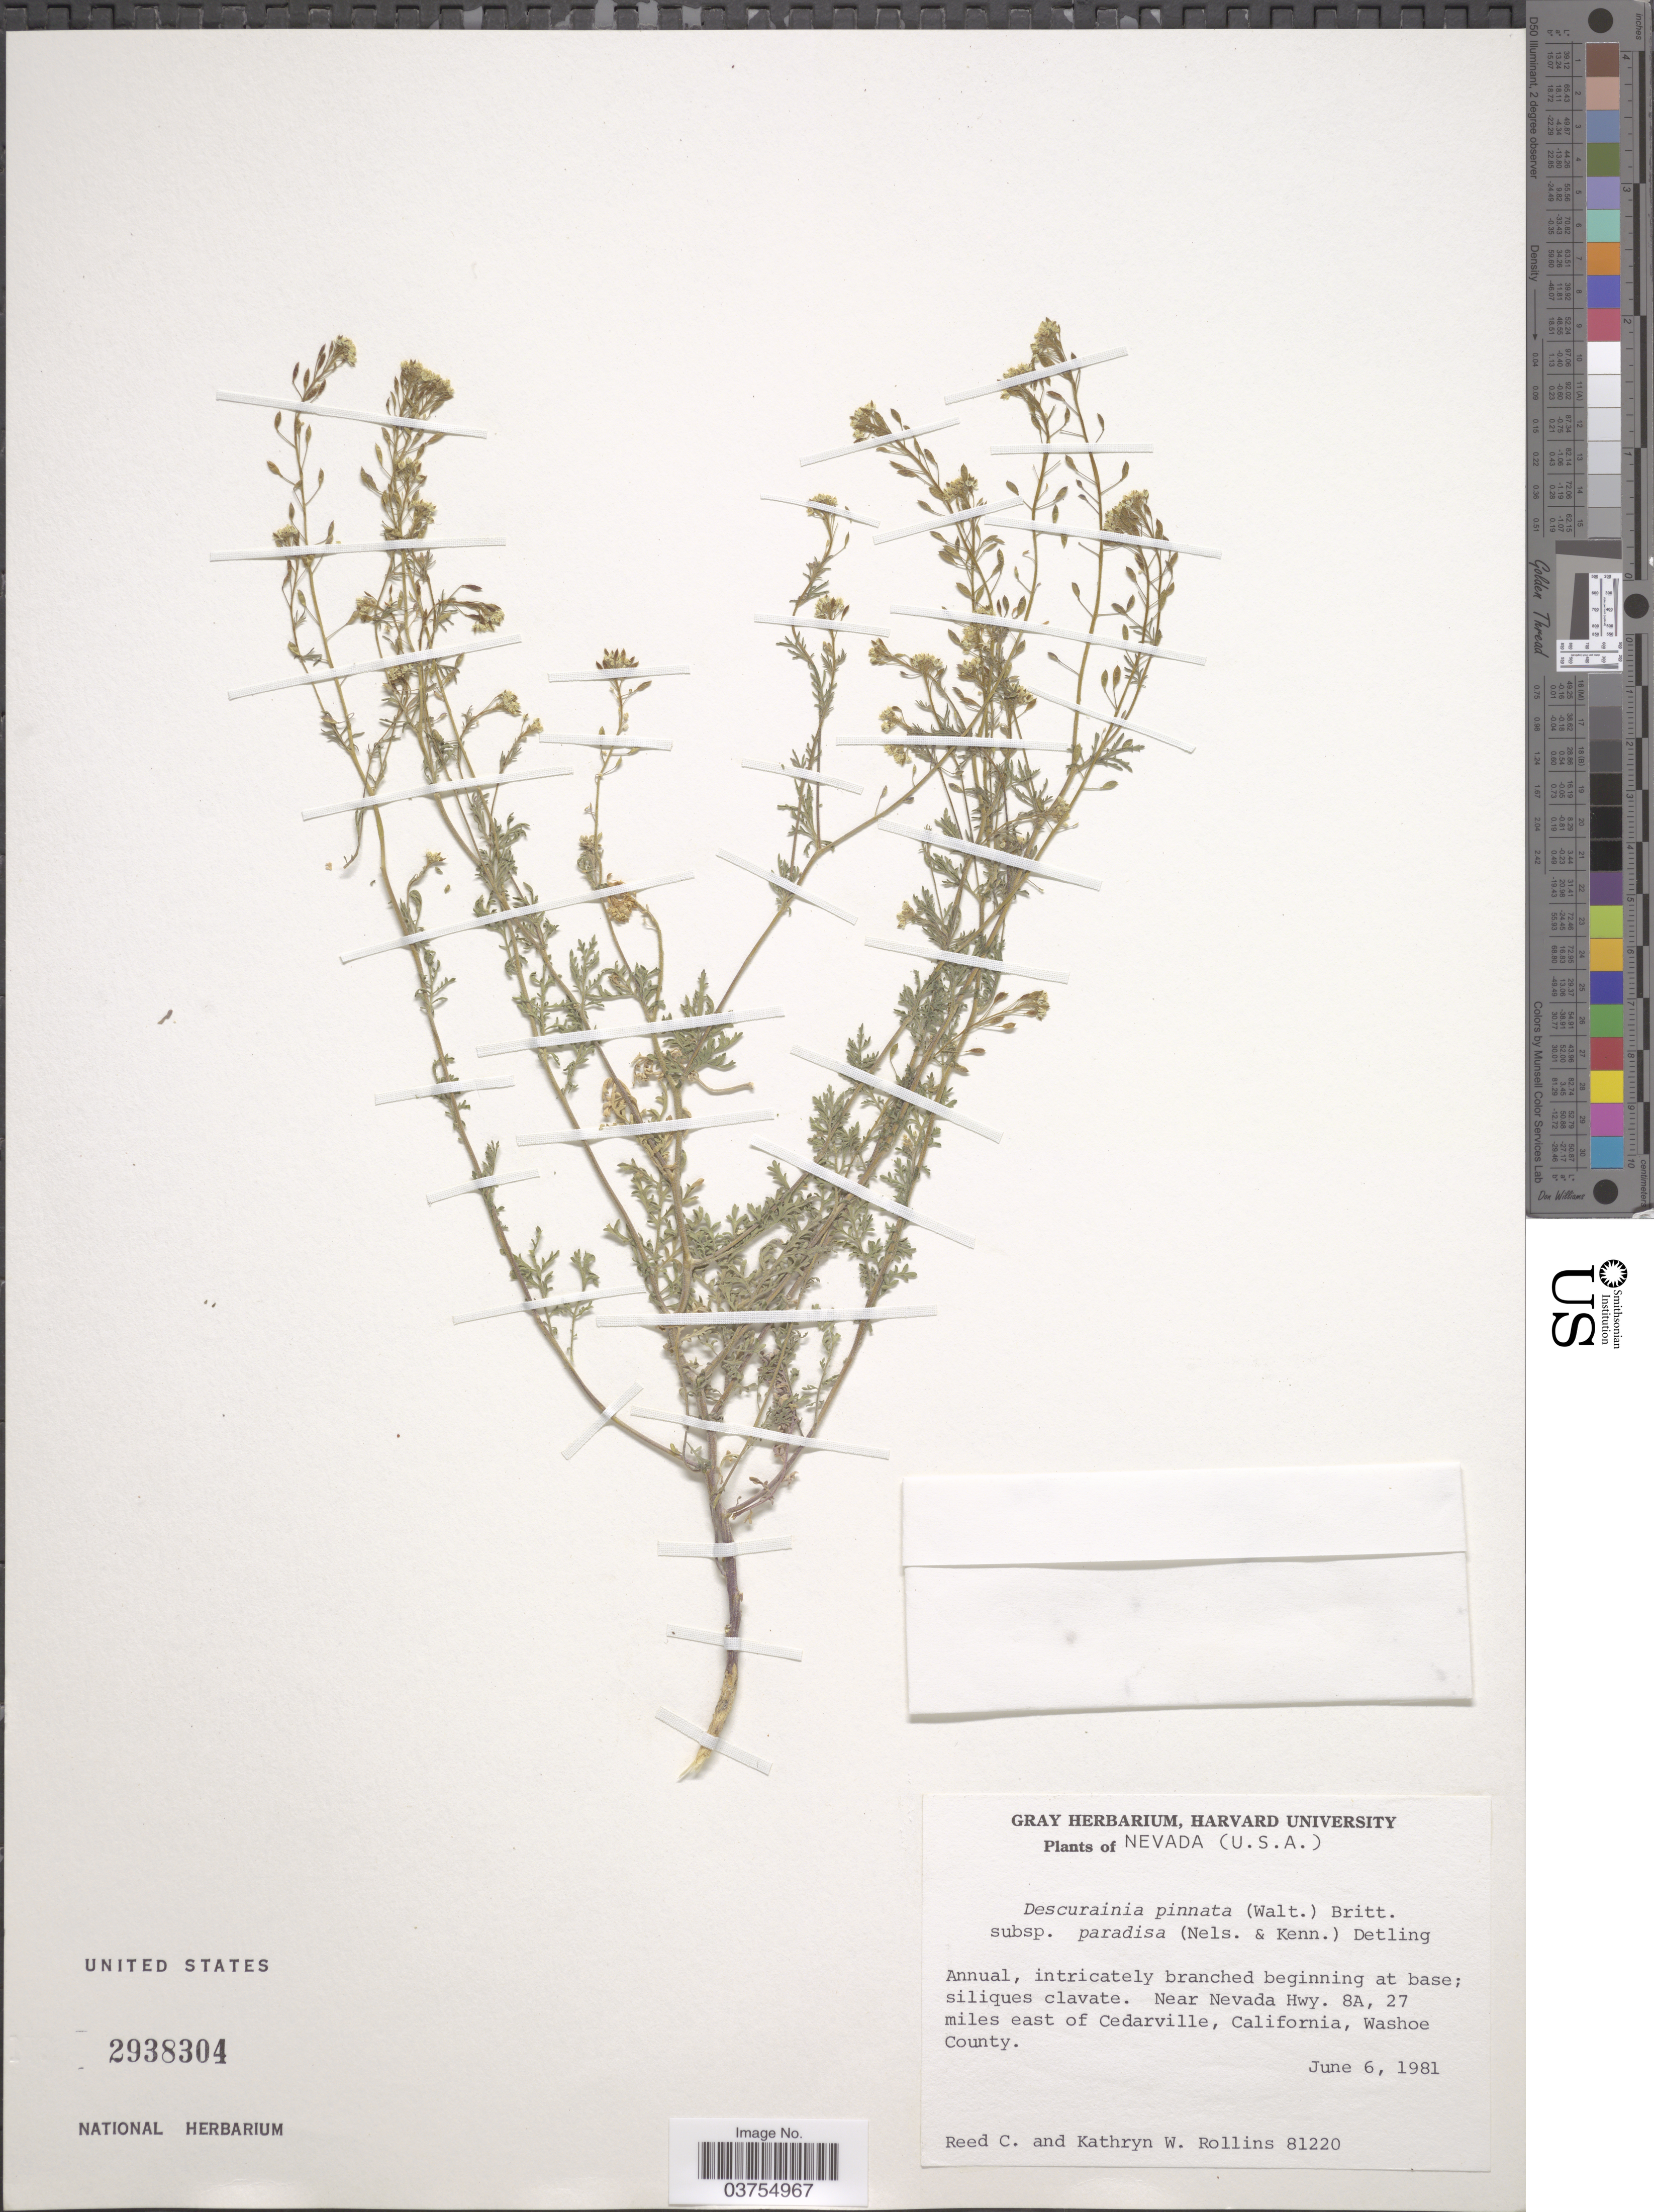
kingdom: Plantae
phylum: Tracheophyta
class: Magnoliopsida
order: Brassicales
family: Brassicaceae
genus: Descurainia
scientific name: Descurainia pinnata subsp. paradisa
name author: (A. Nelson & P.B. Kenn.) Detling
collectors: R. C. Rollins & K. W. Rollins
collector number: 81220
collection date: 1981-06-06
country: United States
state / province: Nevada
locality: Near Nevada Hwy. 8A, 27 miles east of Cedarville, Washoe County.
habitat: near highway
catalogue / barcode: US 2938304